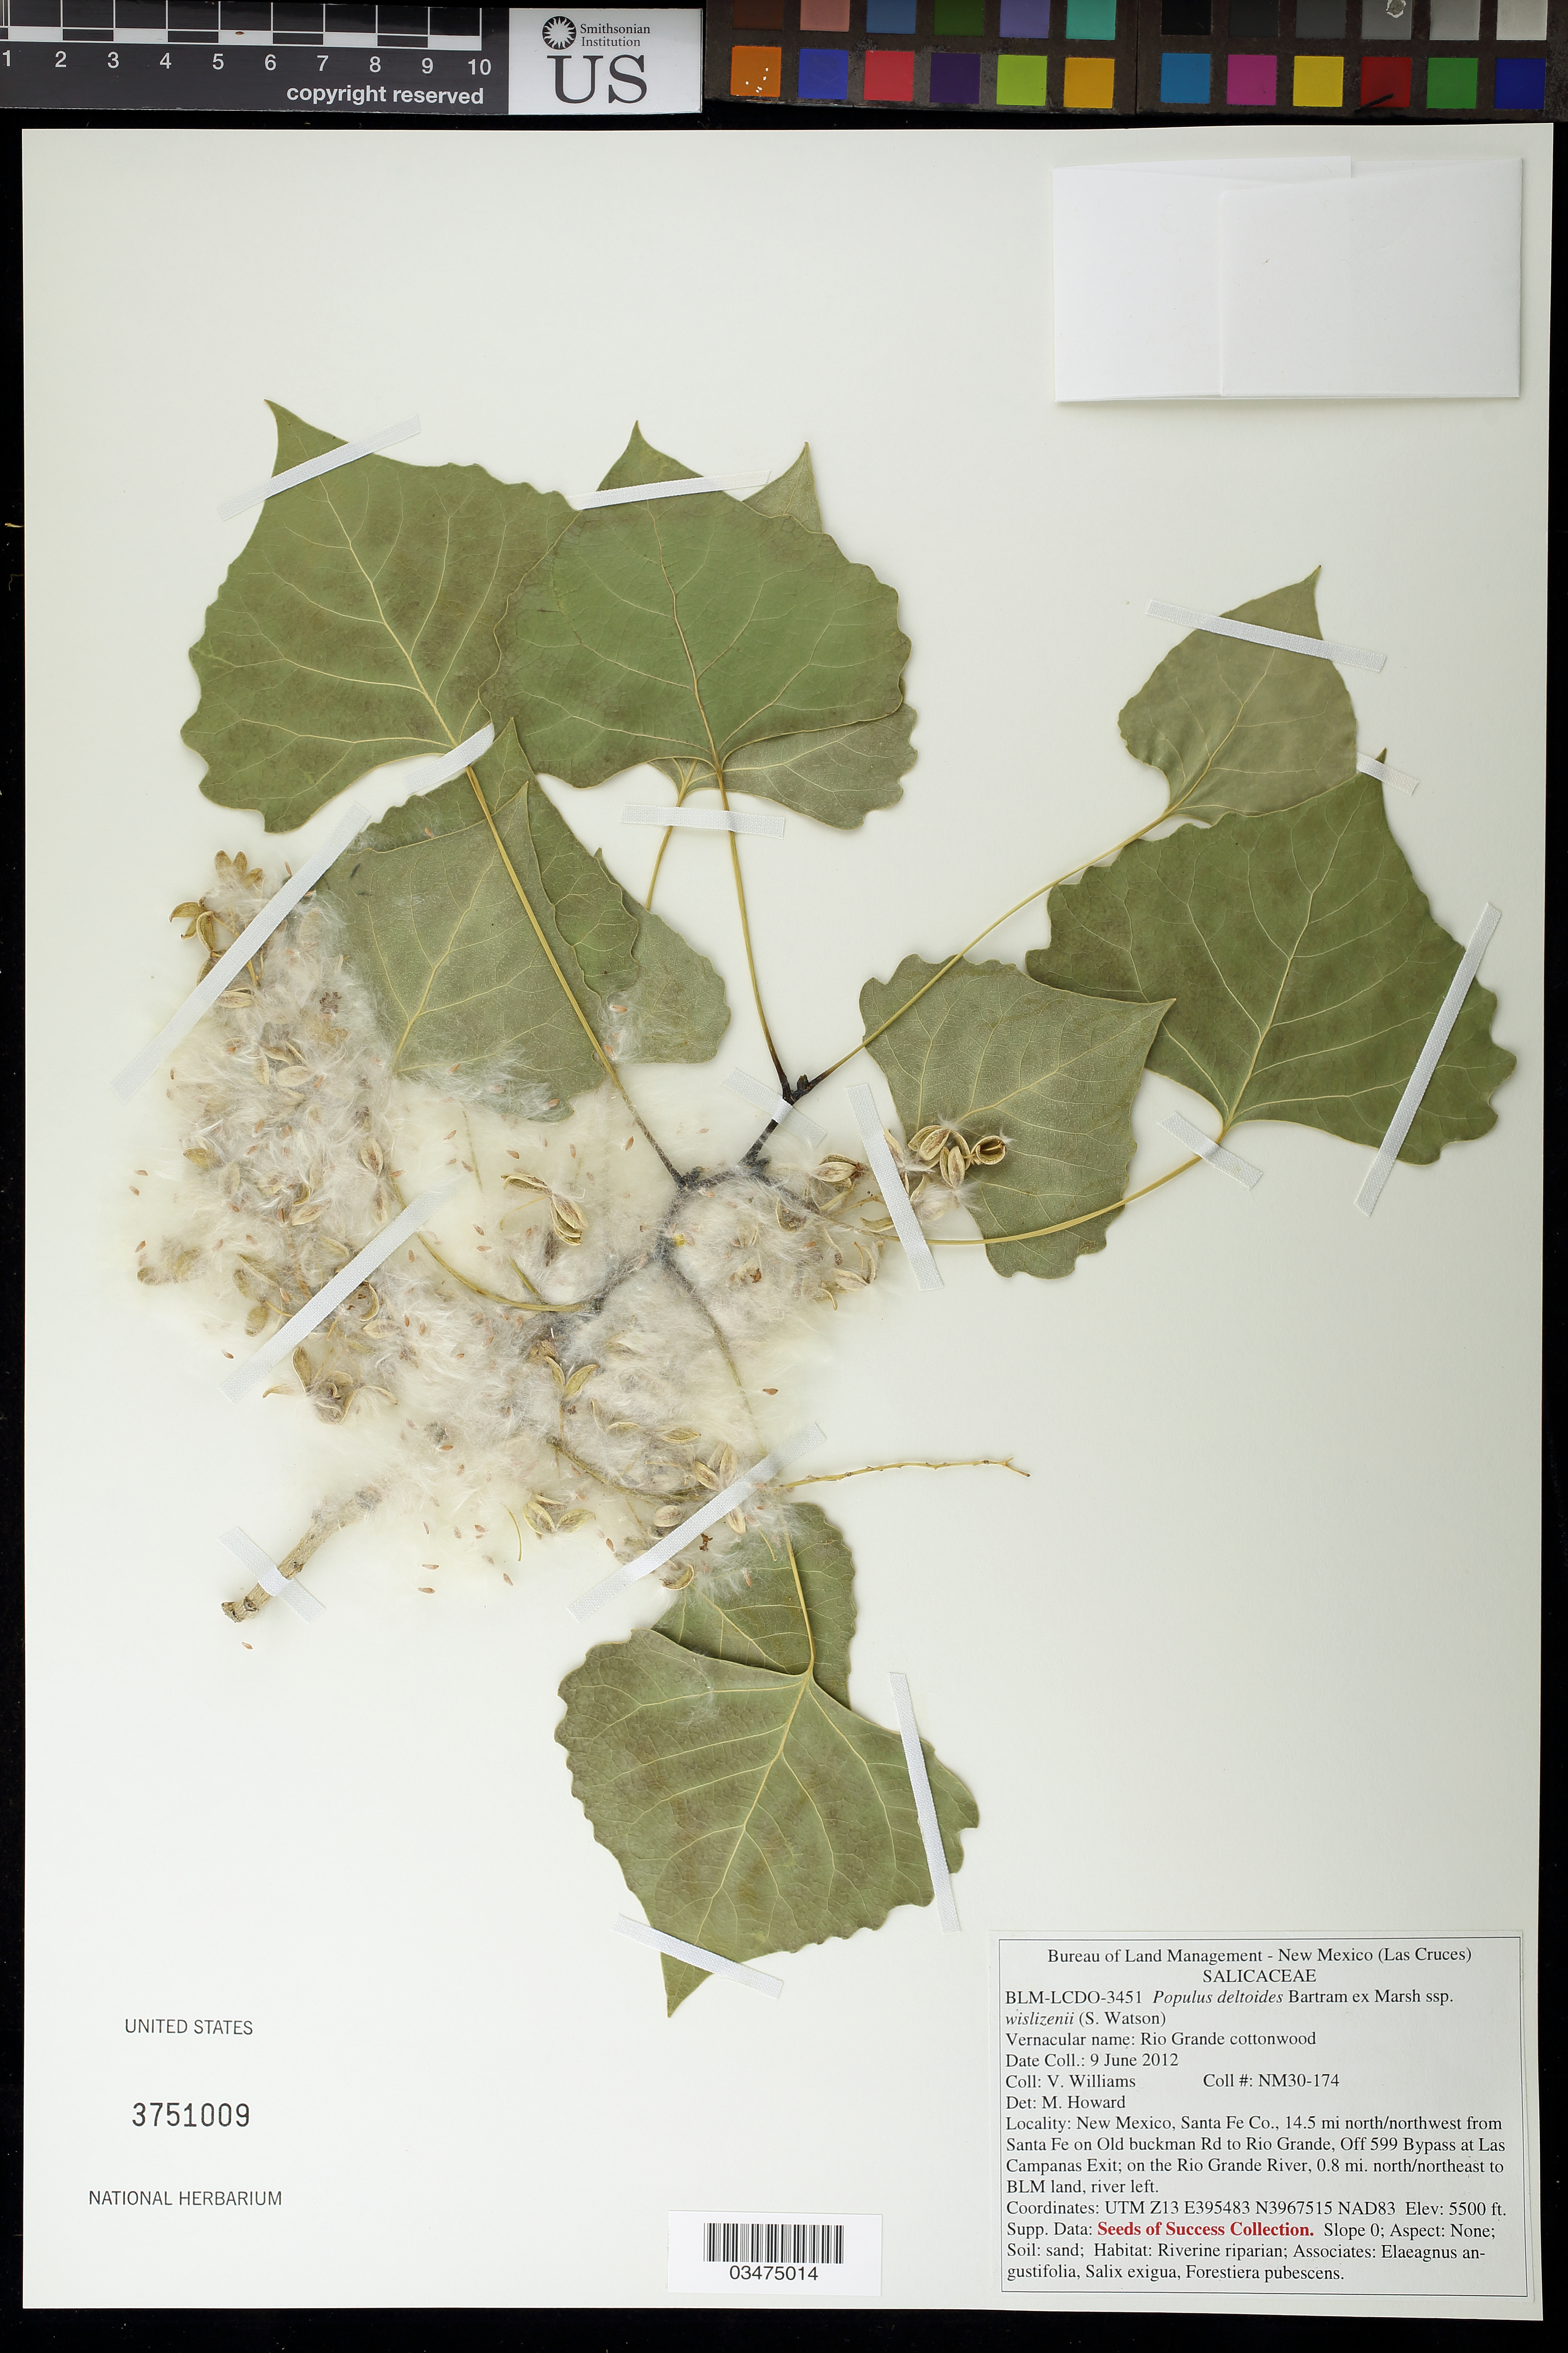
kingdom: Plantae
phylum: Tracheophyta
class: Magnoliopsida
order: Malpighiales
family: Salicaceae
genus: Populus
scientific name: Populus deltoides subsp. wislizeni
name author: (S. Watson) Eckenw.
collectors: V. Williams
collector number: NM30-174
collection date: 2012-06-06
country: United States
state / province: New Mexico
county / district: Santa Fe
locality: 14.5 mi. NNW of Santa Fe, on Old Buckman Rd to Rio Grande, off 599 Bypass at Las Campanas Exit, on Rio Grande River, 0.8 mi. NNE to BLM land, river left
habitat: Sand. Riverine riparian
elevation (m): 1676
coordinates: N3967515, E395483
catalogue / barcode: US 3751009